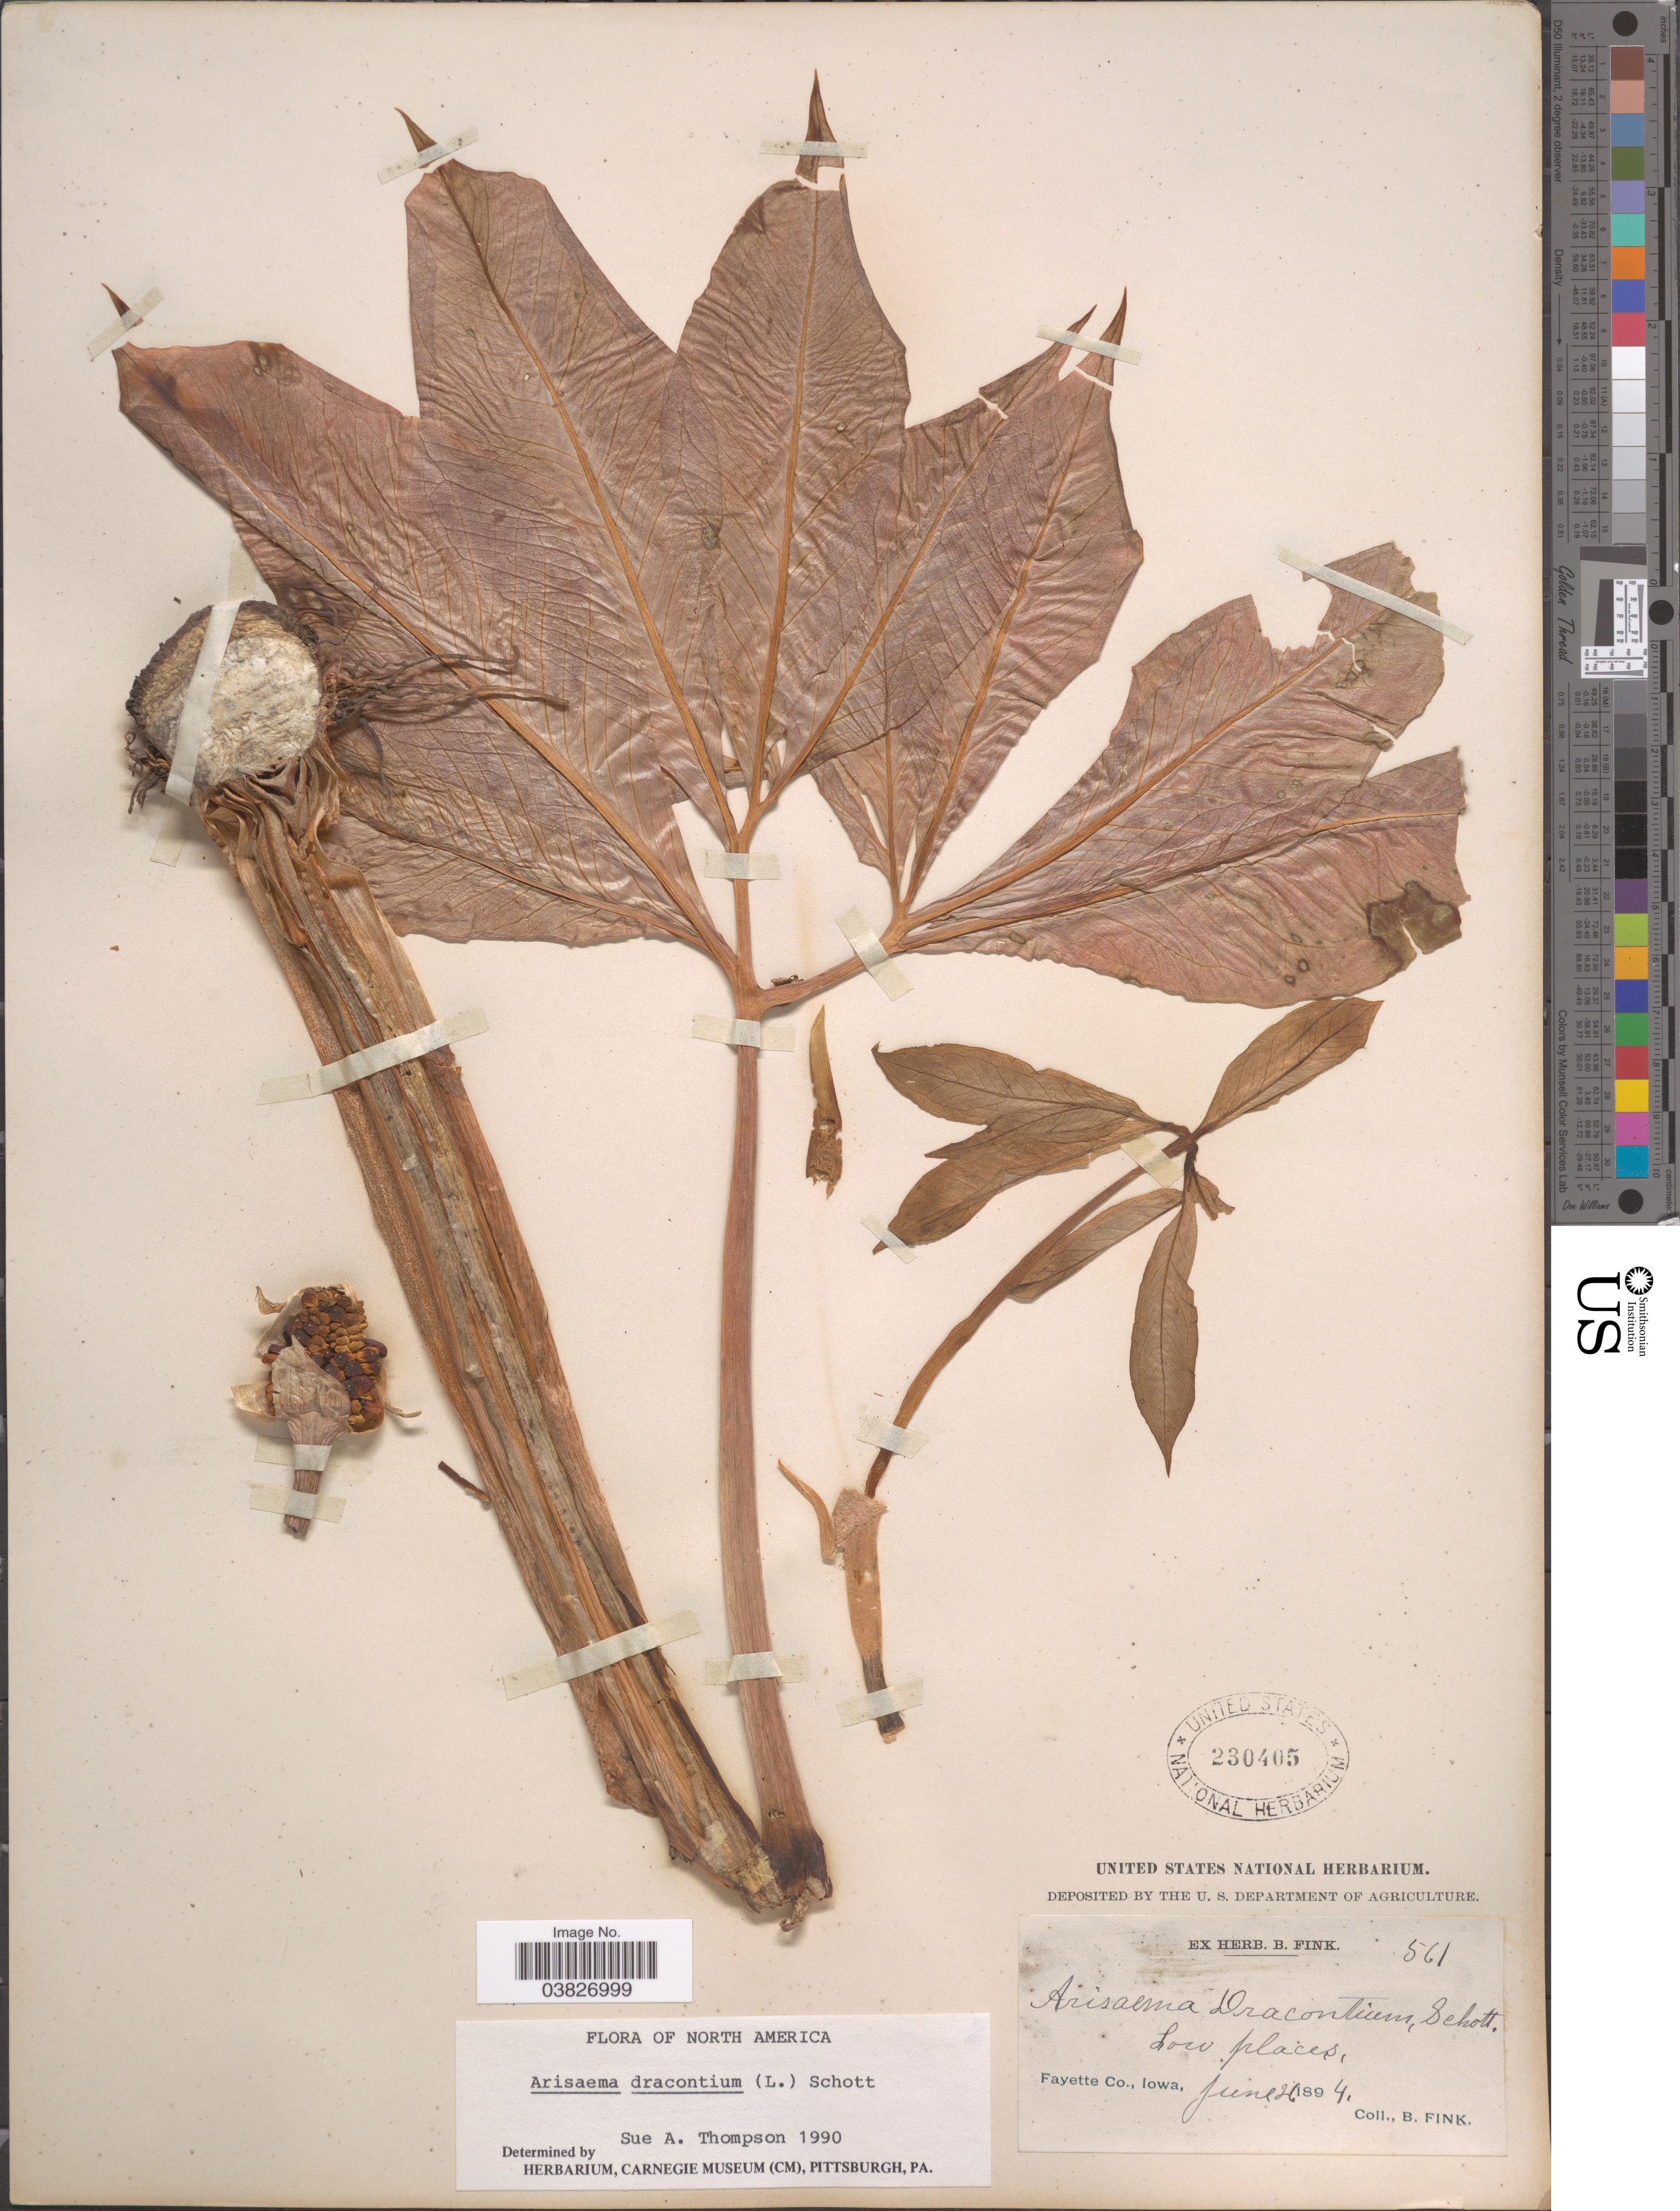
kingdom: Plantae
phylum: Tracheophyta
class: Liliopsida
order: Alismatales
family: Araceae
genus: Arisaema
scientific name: Arisaema dracontium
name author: (L.) Schott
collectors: B. Fink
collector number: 561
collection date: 1894-06-21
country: United States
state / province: Iowa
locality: Fayette Co.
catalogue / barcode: US 230405